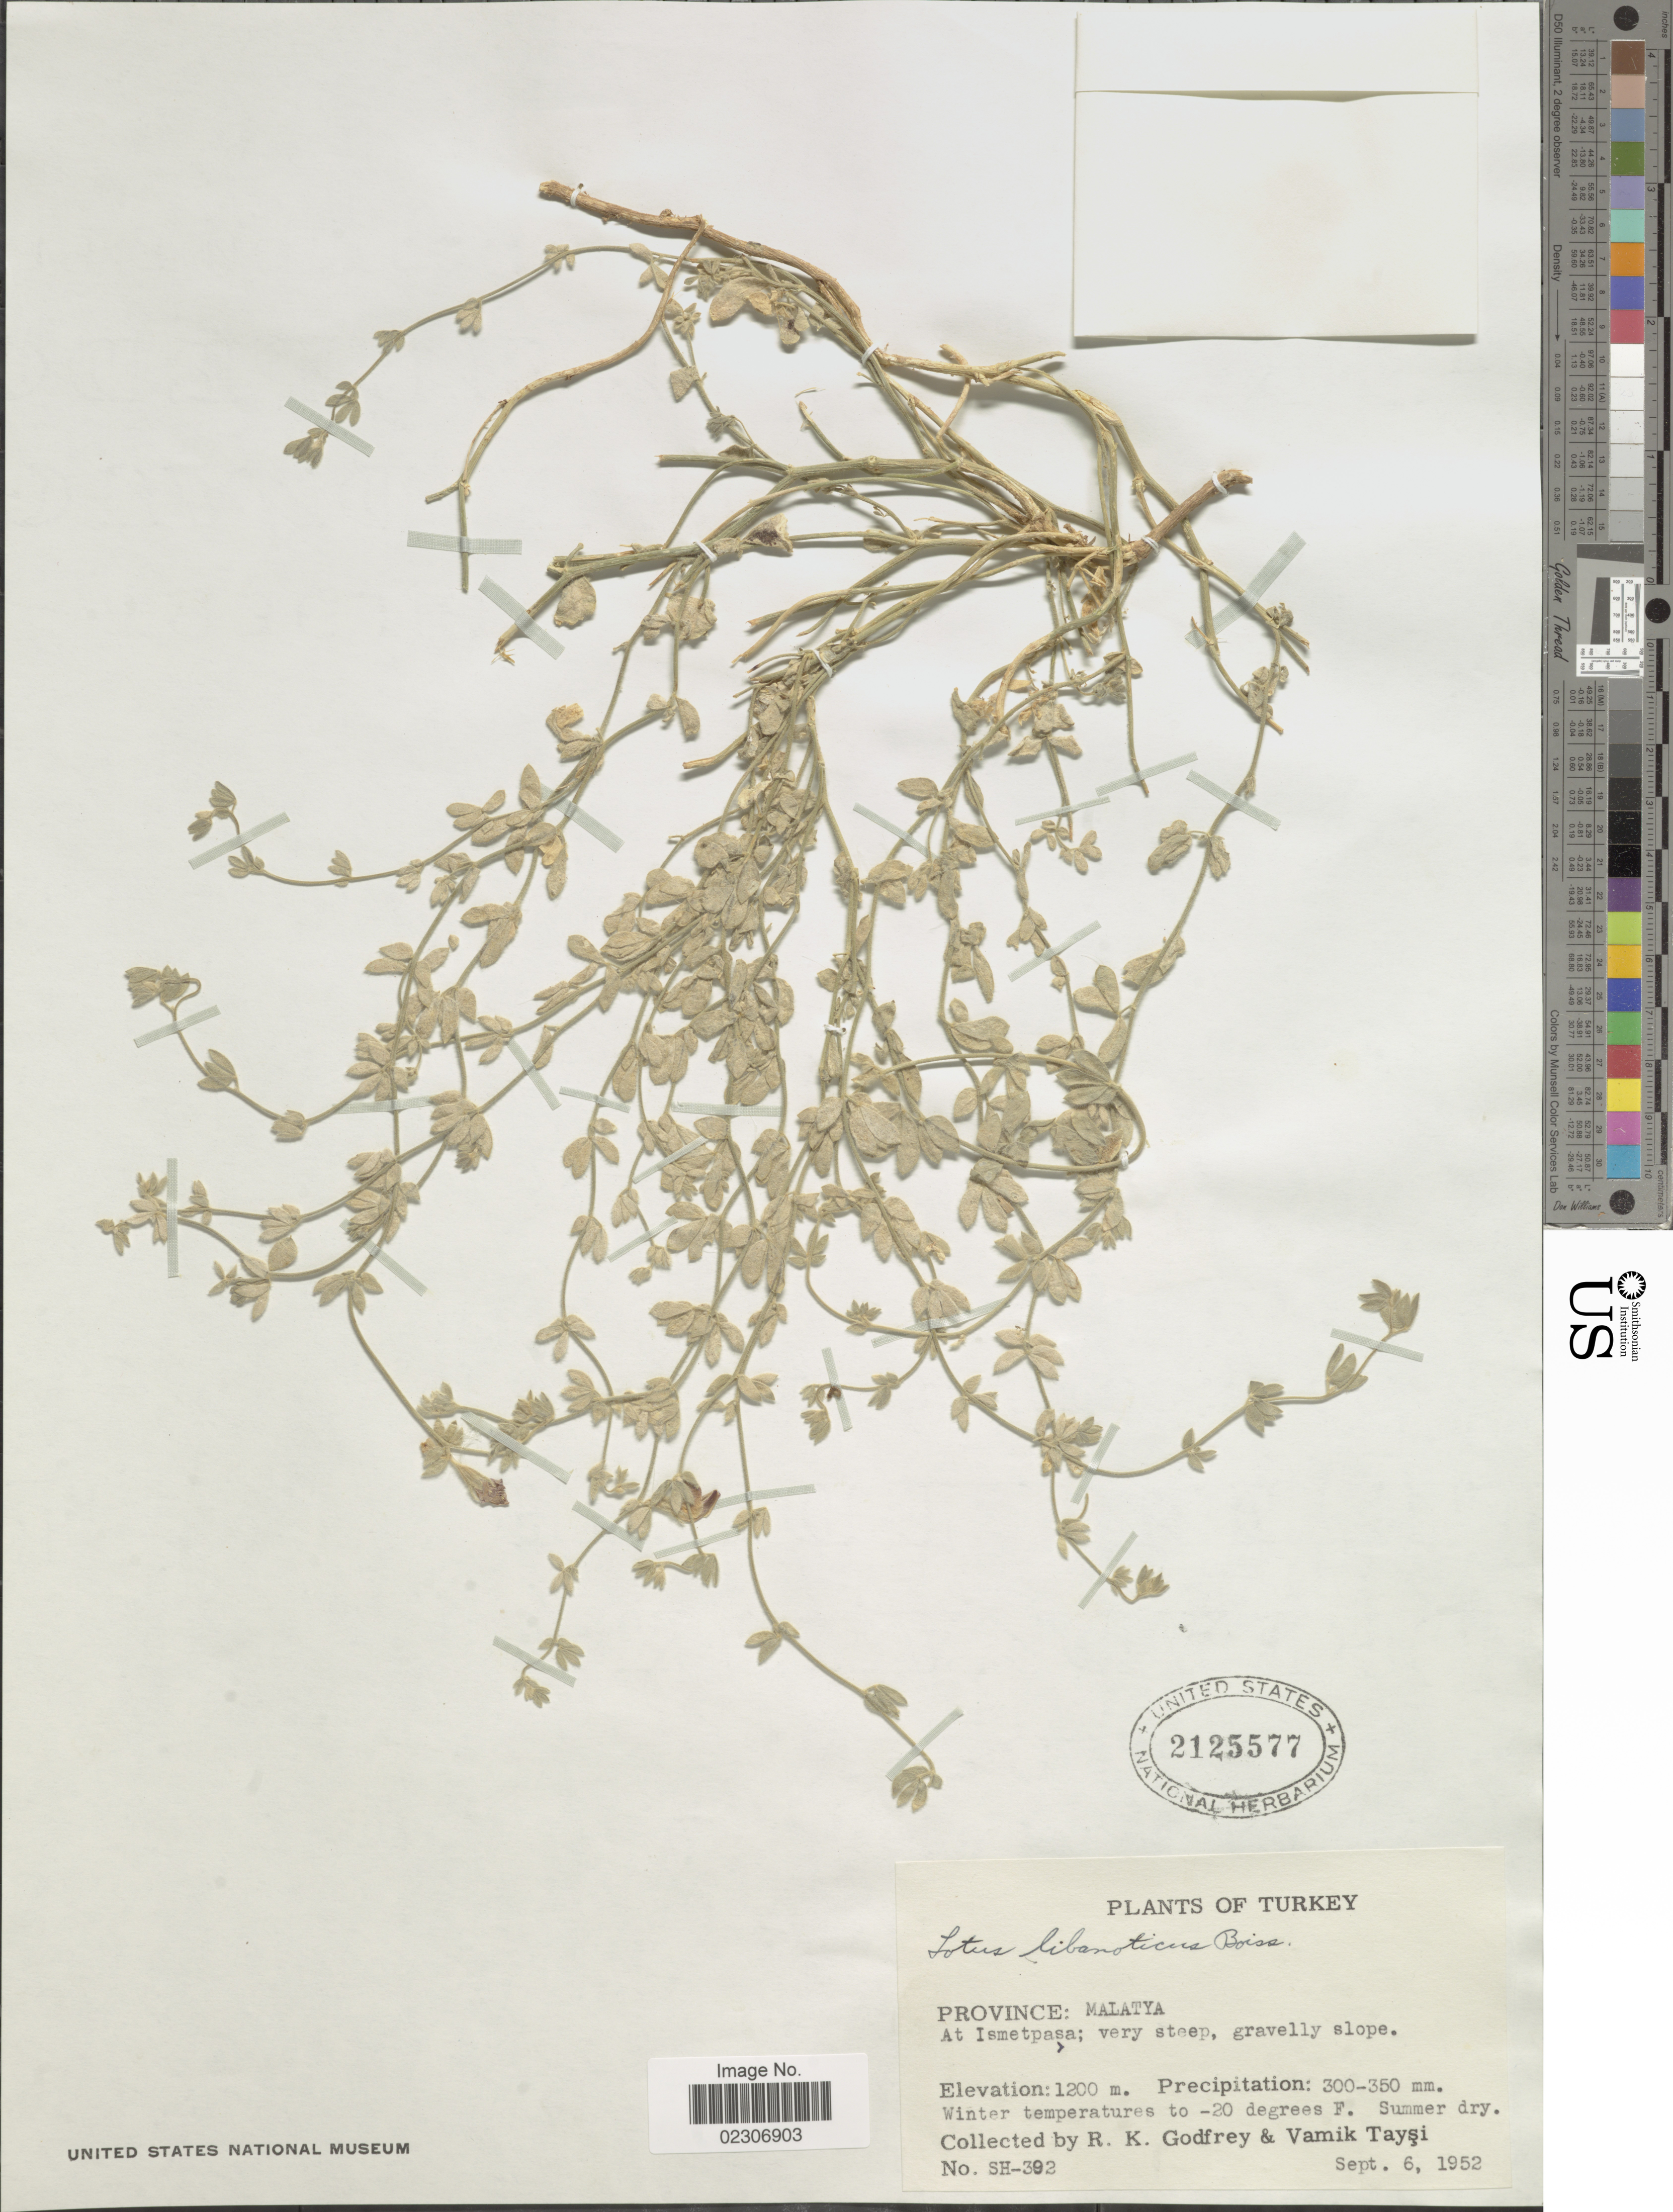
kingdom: Plantae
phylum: Tracheophyta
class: Magnoliopsida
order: Fabales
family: Fabaceae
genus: Lotus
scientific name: Lotus libanoticus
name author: Boiss.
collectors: R. K. Godfrey & V. Taysi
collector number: SH-392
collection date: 1952-09-06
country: Turkey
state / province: Malatya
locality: Province: Malatya, At Ismetpasa. Turkey.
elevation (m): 1200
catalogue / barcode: US 2125577